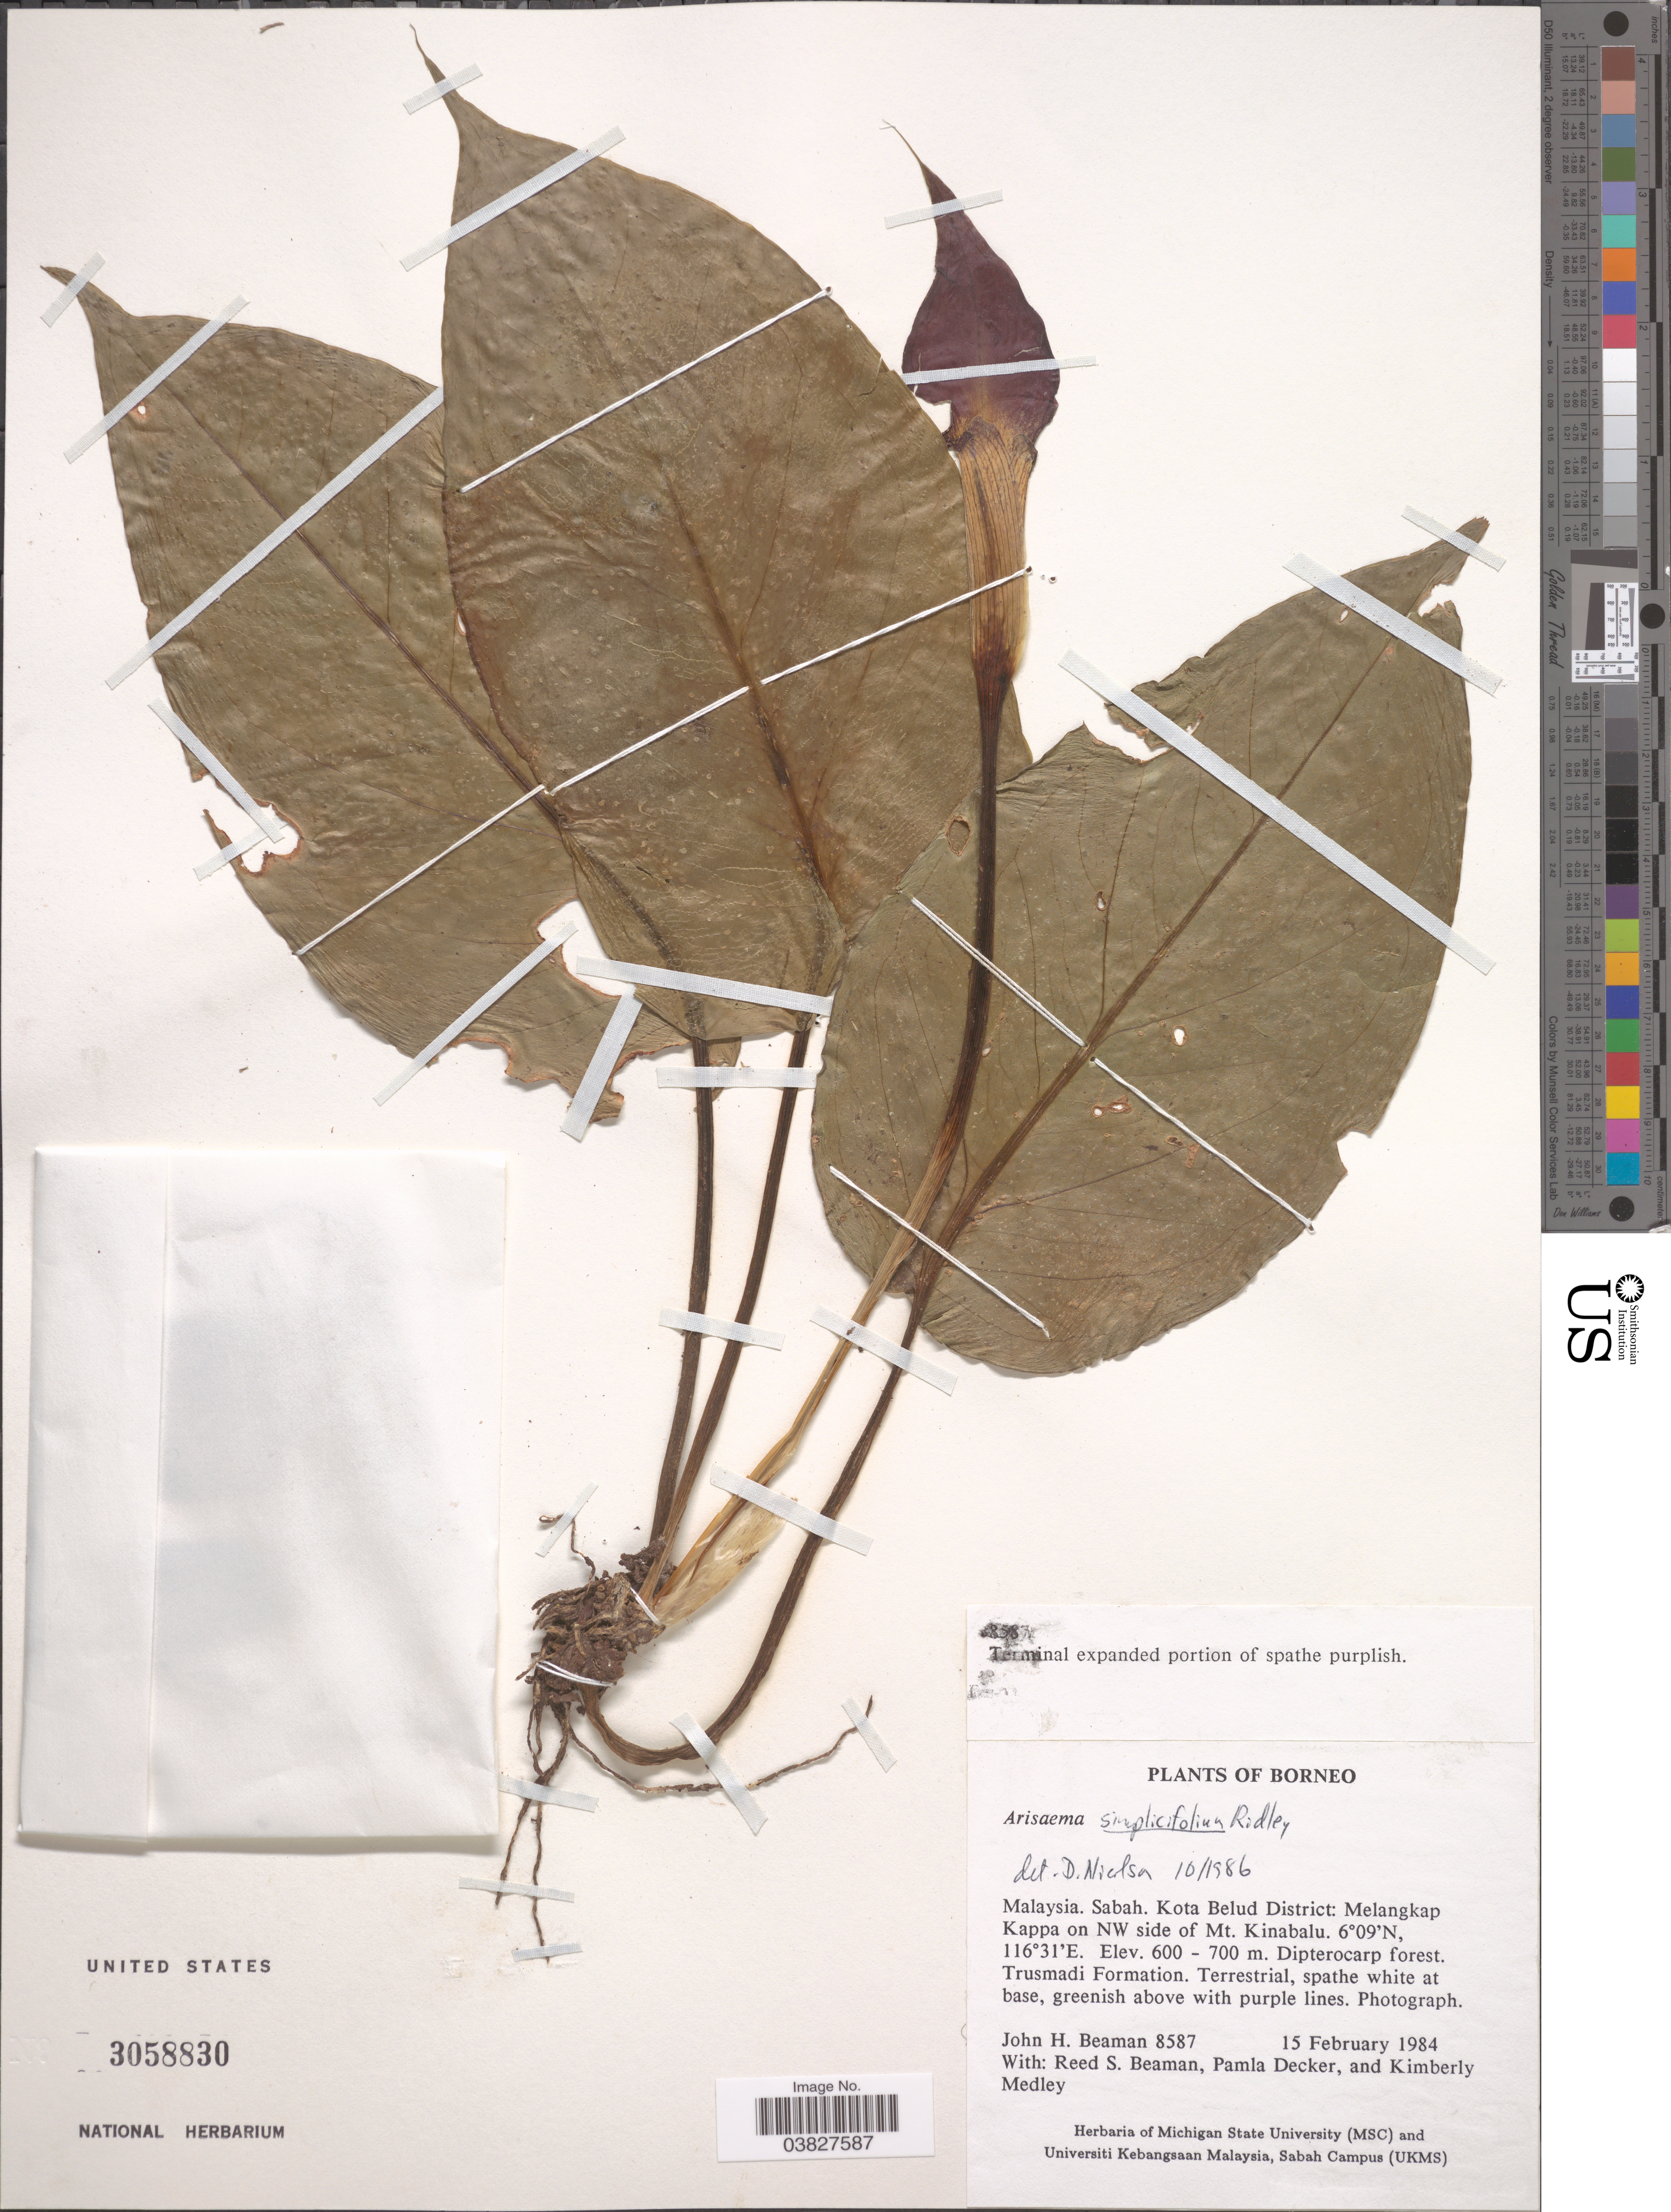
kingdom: Plantae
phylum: Tracheophyta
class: Liliopsida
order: Alismatales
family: Araceae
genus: Arisaema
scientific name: Arisaema simplicifolium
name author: Ridl.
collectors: J. H. Beaman, R. S. Beaman, P. Decker & K. Medley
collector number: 8587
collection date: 1984-02-15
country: Malaysia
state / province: Sabah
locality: Borneo. Kota Belud District: Melangkap Kappa on NW side of Mt. Kinabalu.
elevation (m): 600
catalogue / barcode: US 3058830